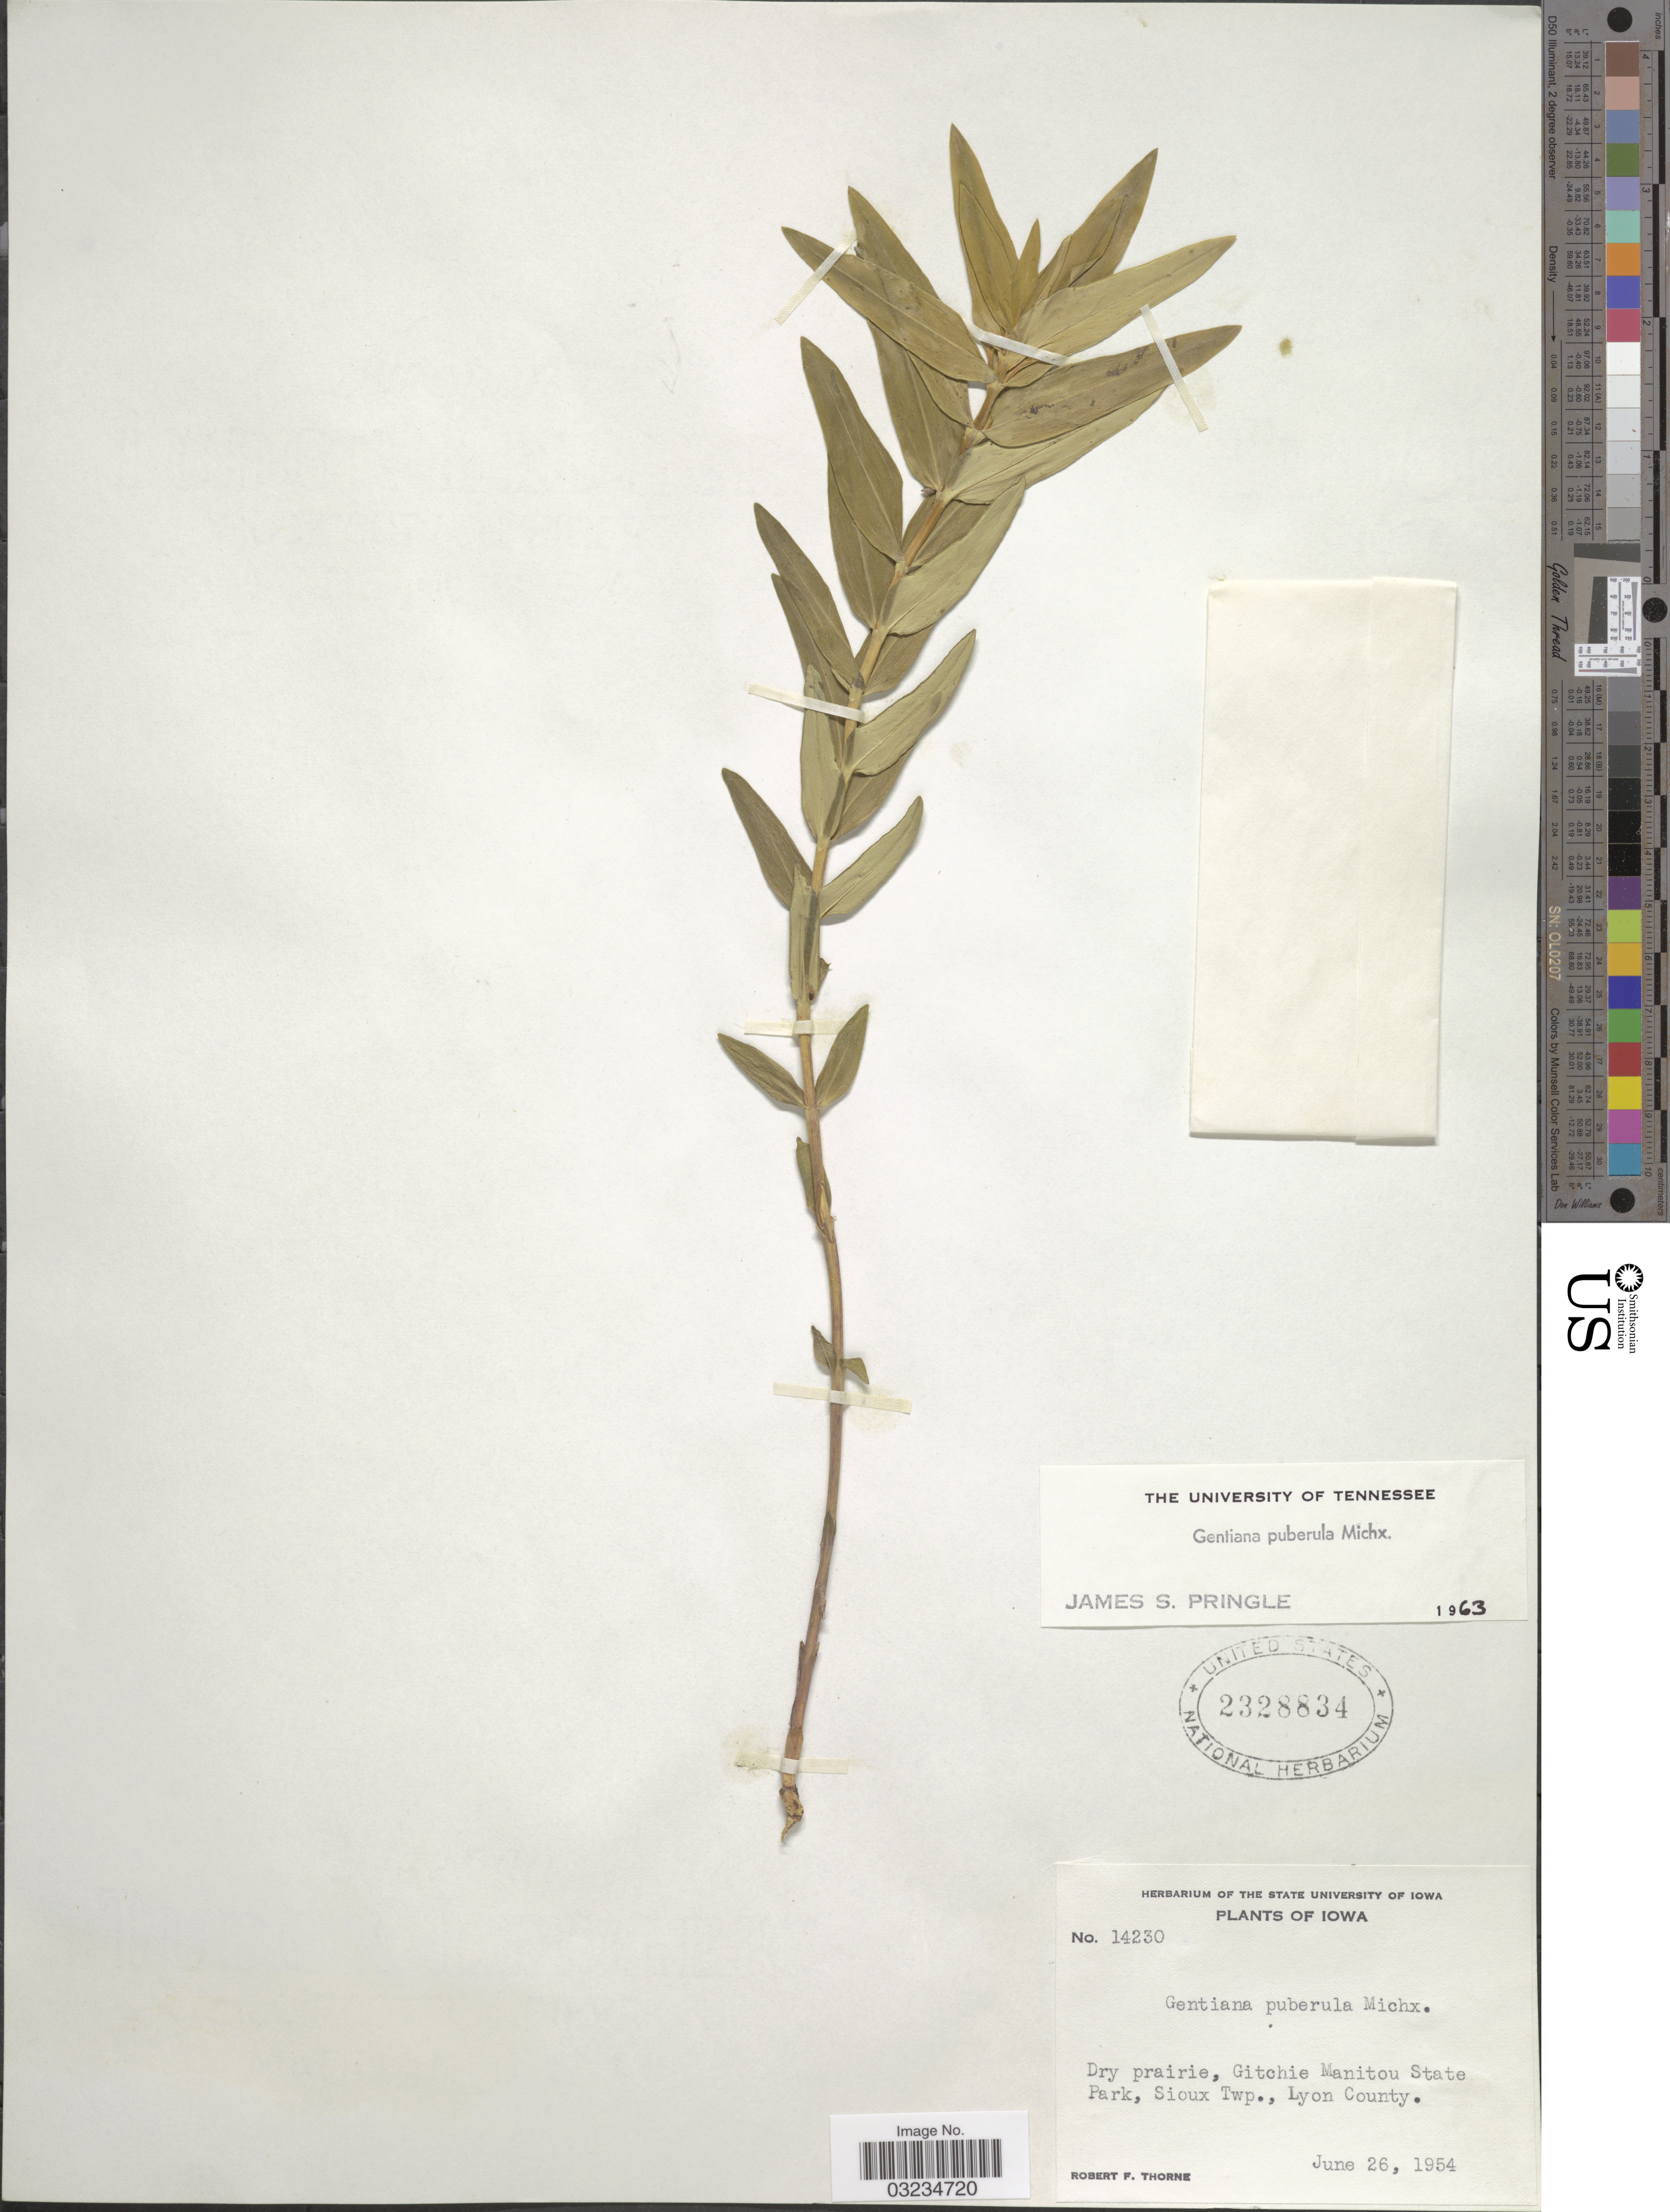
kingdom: Plantae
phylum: Tracheophyta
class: Magnoliopsida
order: Gentianales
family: Gentianaceae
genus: Gentiana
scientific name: Gentiana puberula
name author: Michx.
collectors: R. F. Thorne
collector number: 14230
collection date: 1954-06-26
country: United States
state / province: Iowa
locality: Gitchie Manitou State Park, Sioux Twp., Lyon County.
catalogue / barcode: US 2328834